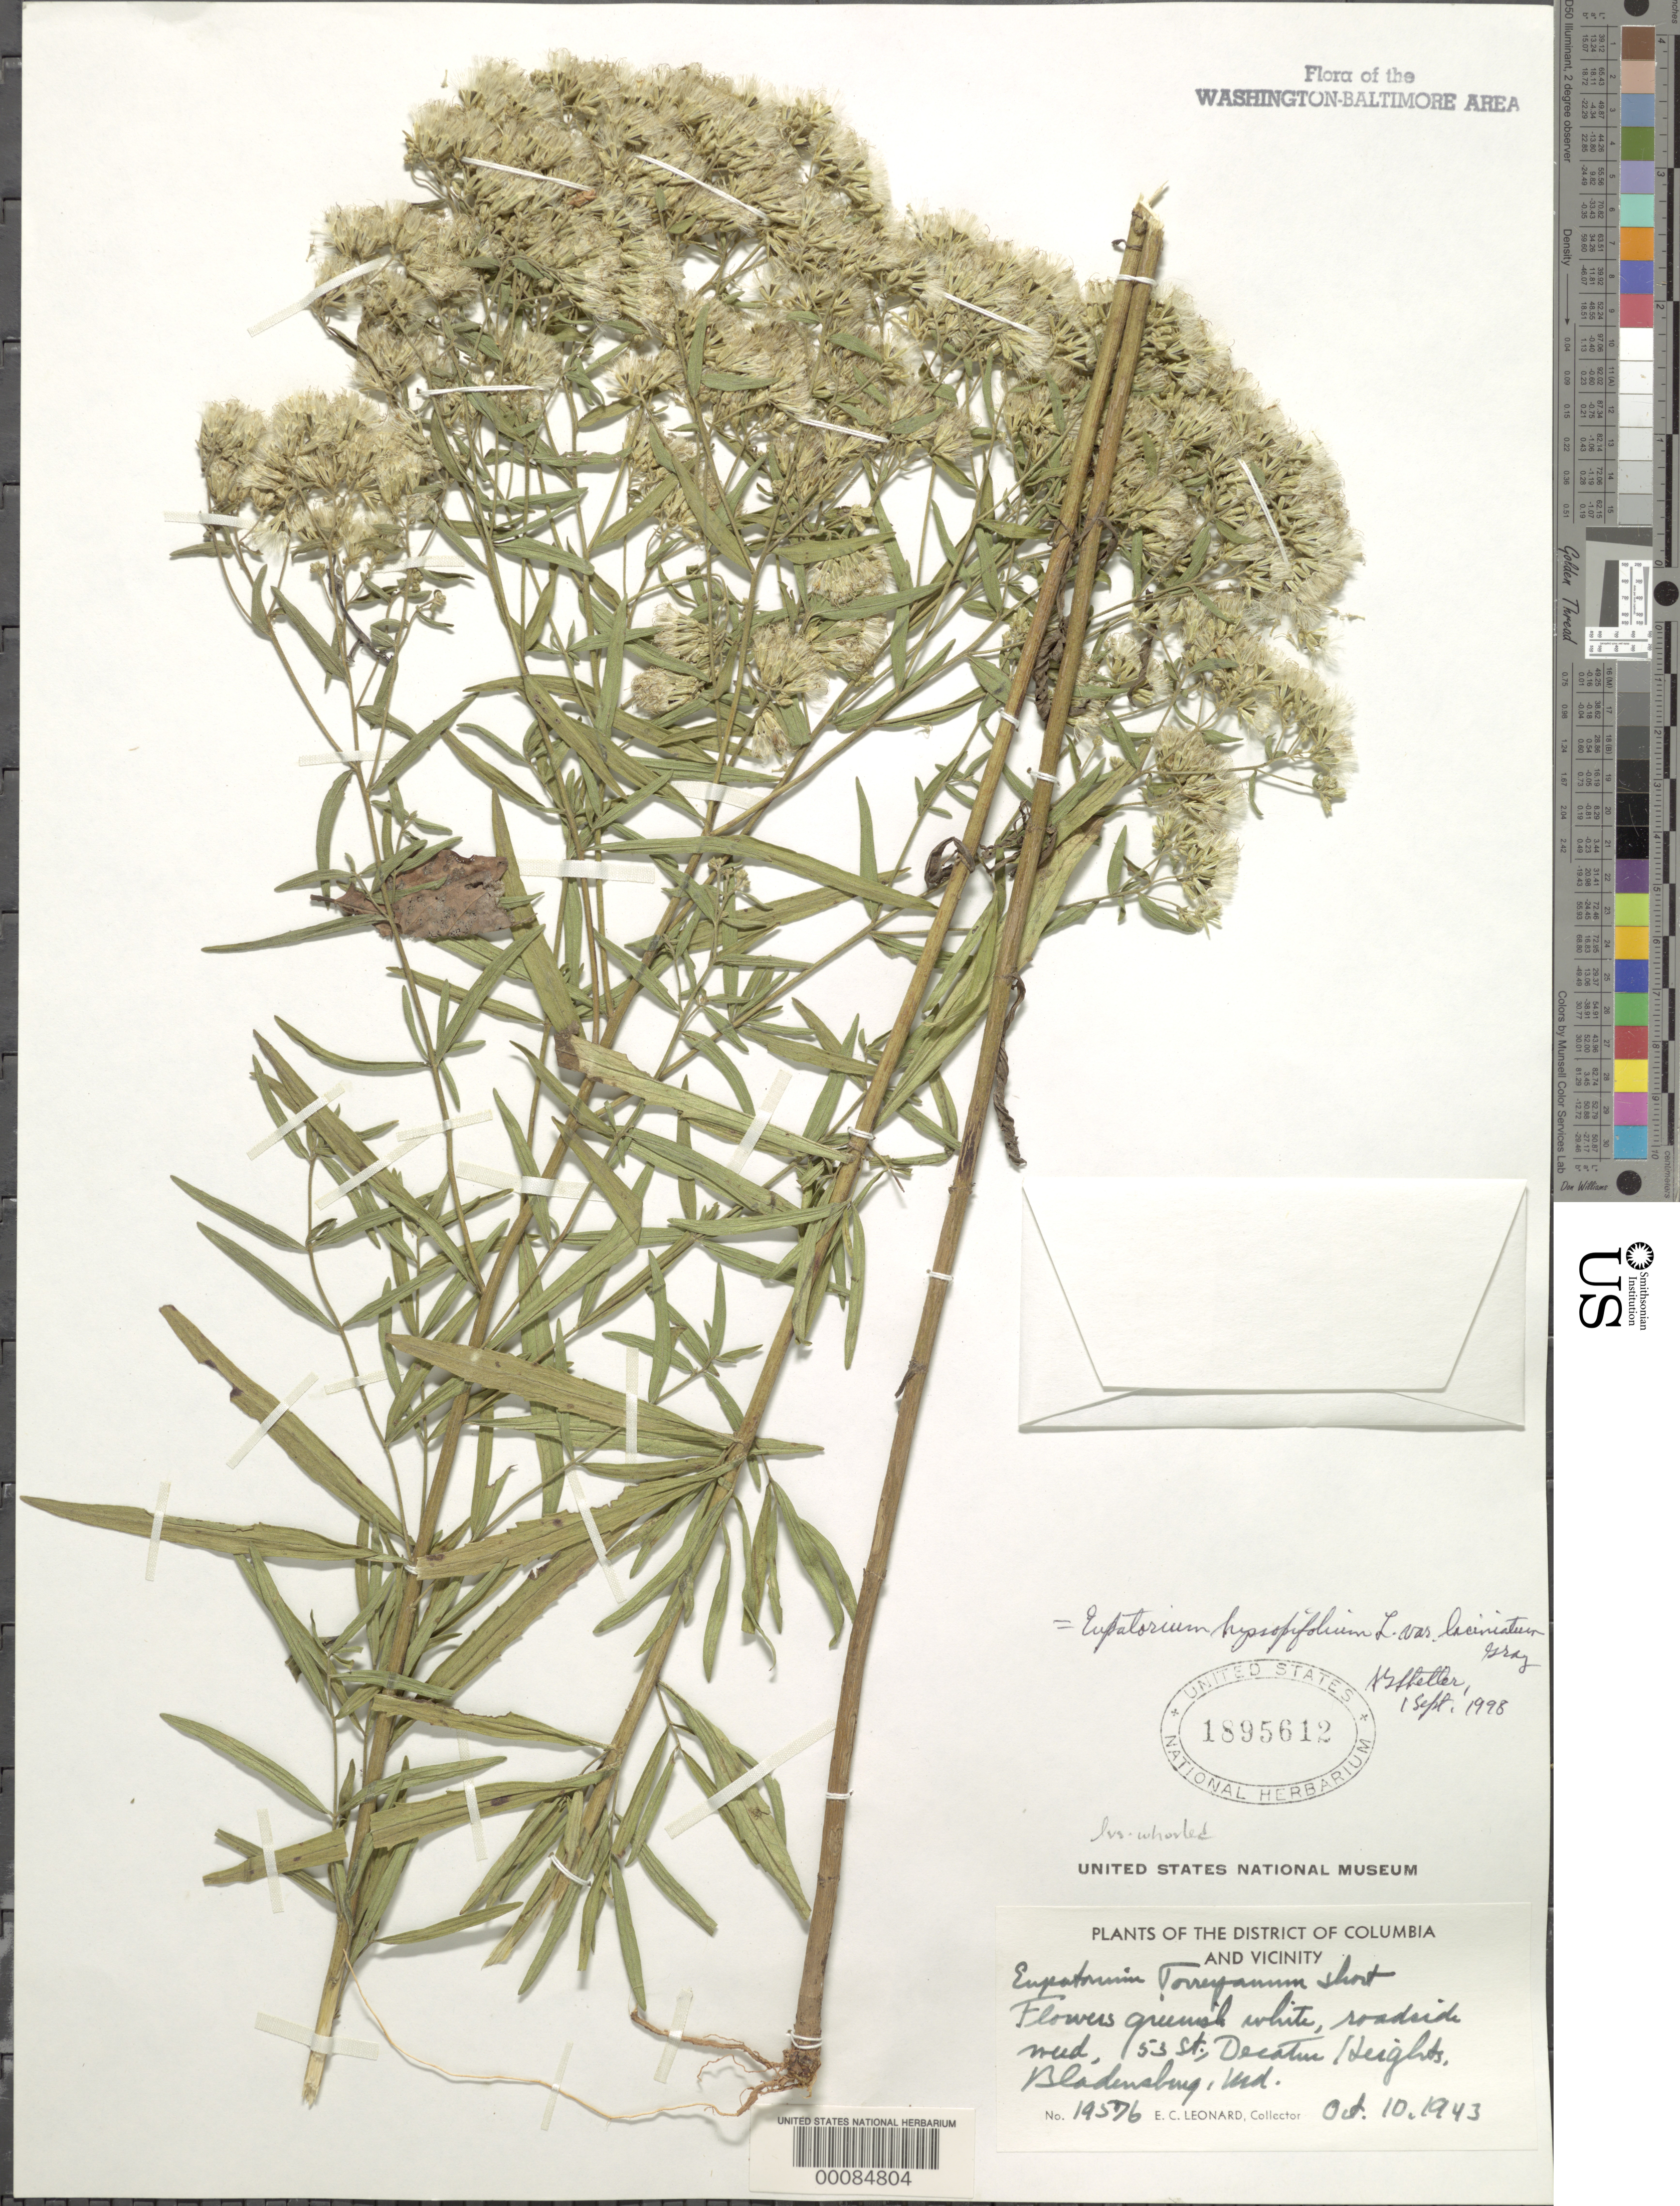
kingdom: Plantae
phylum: Tracheophyta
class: Magnoliopsida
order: Asterales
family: Asteraceae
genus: Eupatorium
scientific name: Eupatorium hyssopifolium var. laciniatum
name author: A. Gray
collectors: E. C. Leonard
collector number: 19576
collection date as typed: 10 Oct 1943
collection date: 1943-10-10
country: United States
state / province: Maryland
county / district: Prince George's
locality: Decatur Heights, Bladensburg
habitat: Roadside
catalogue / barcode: US 1895612